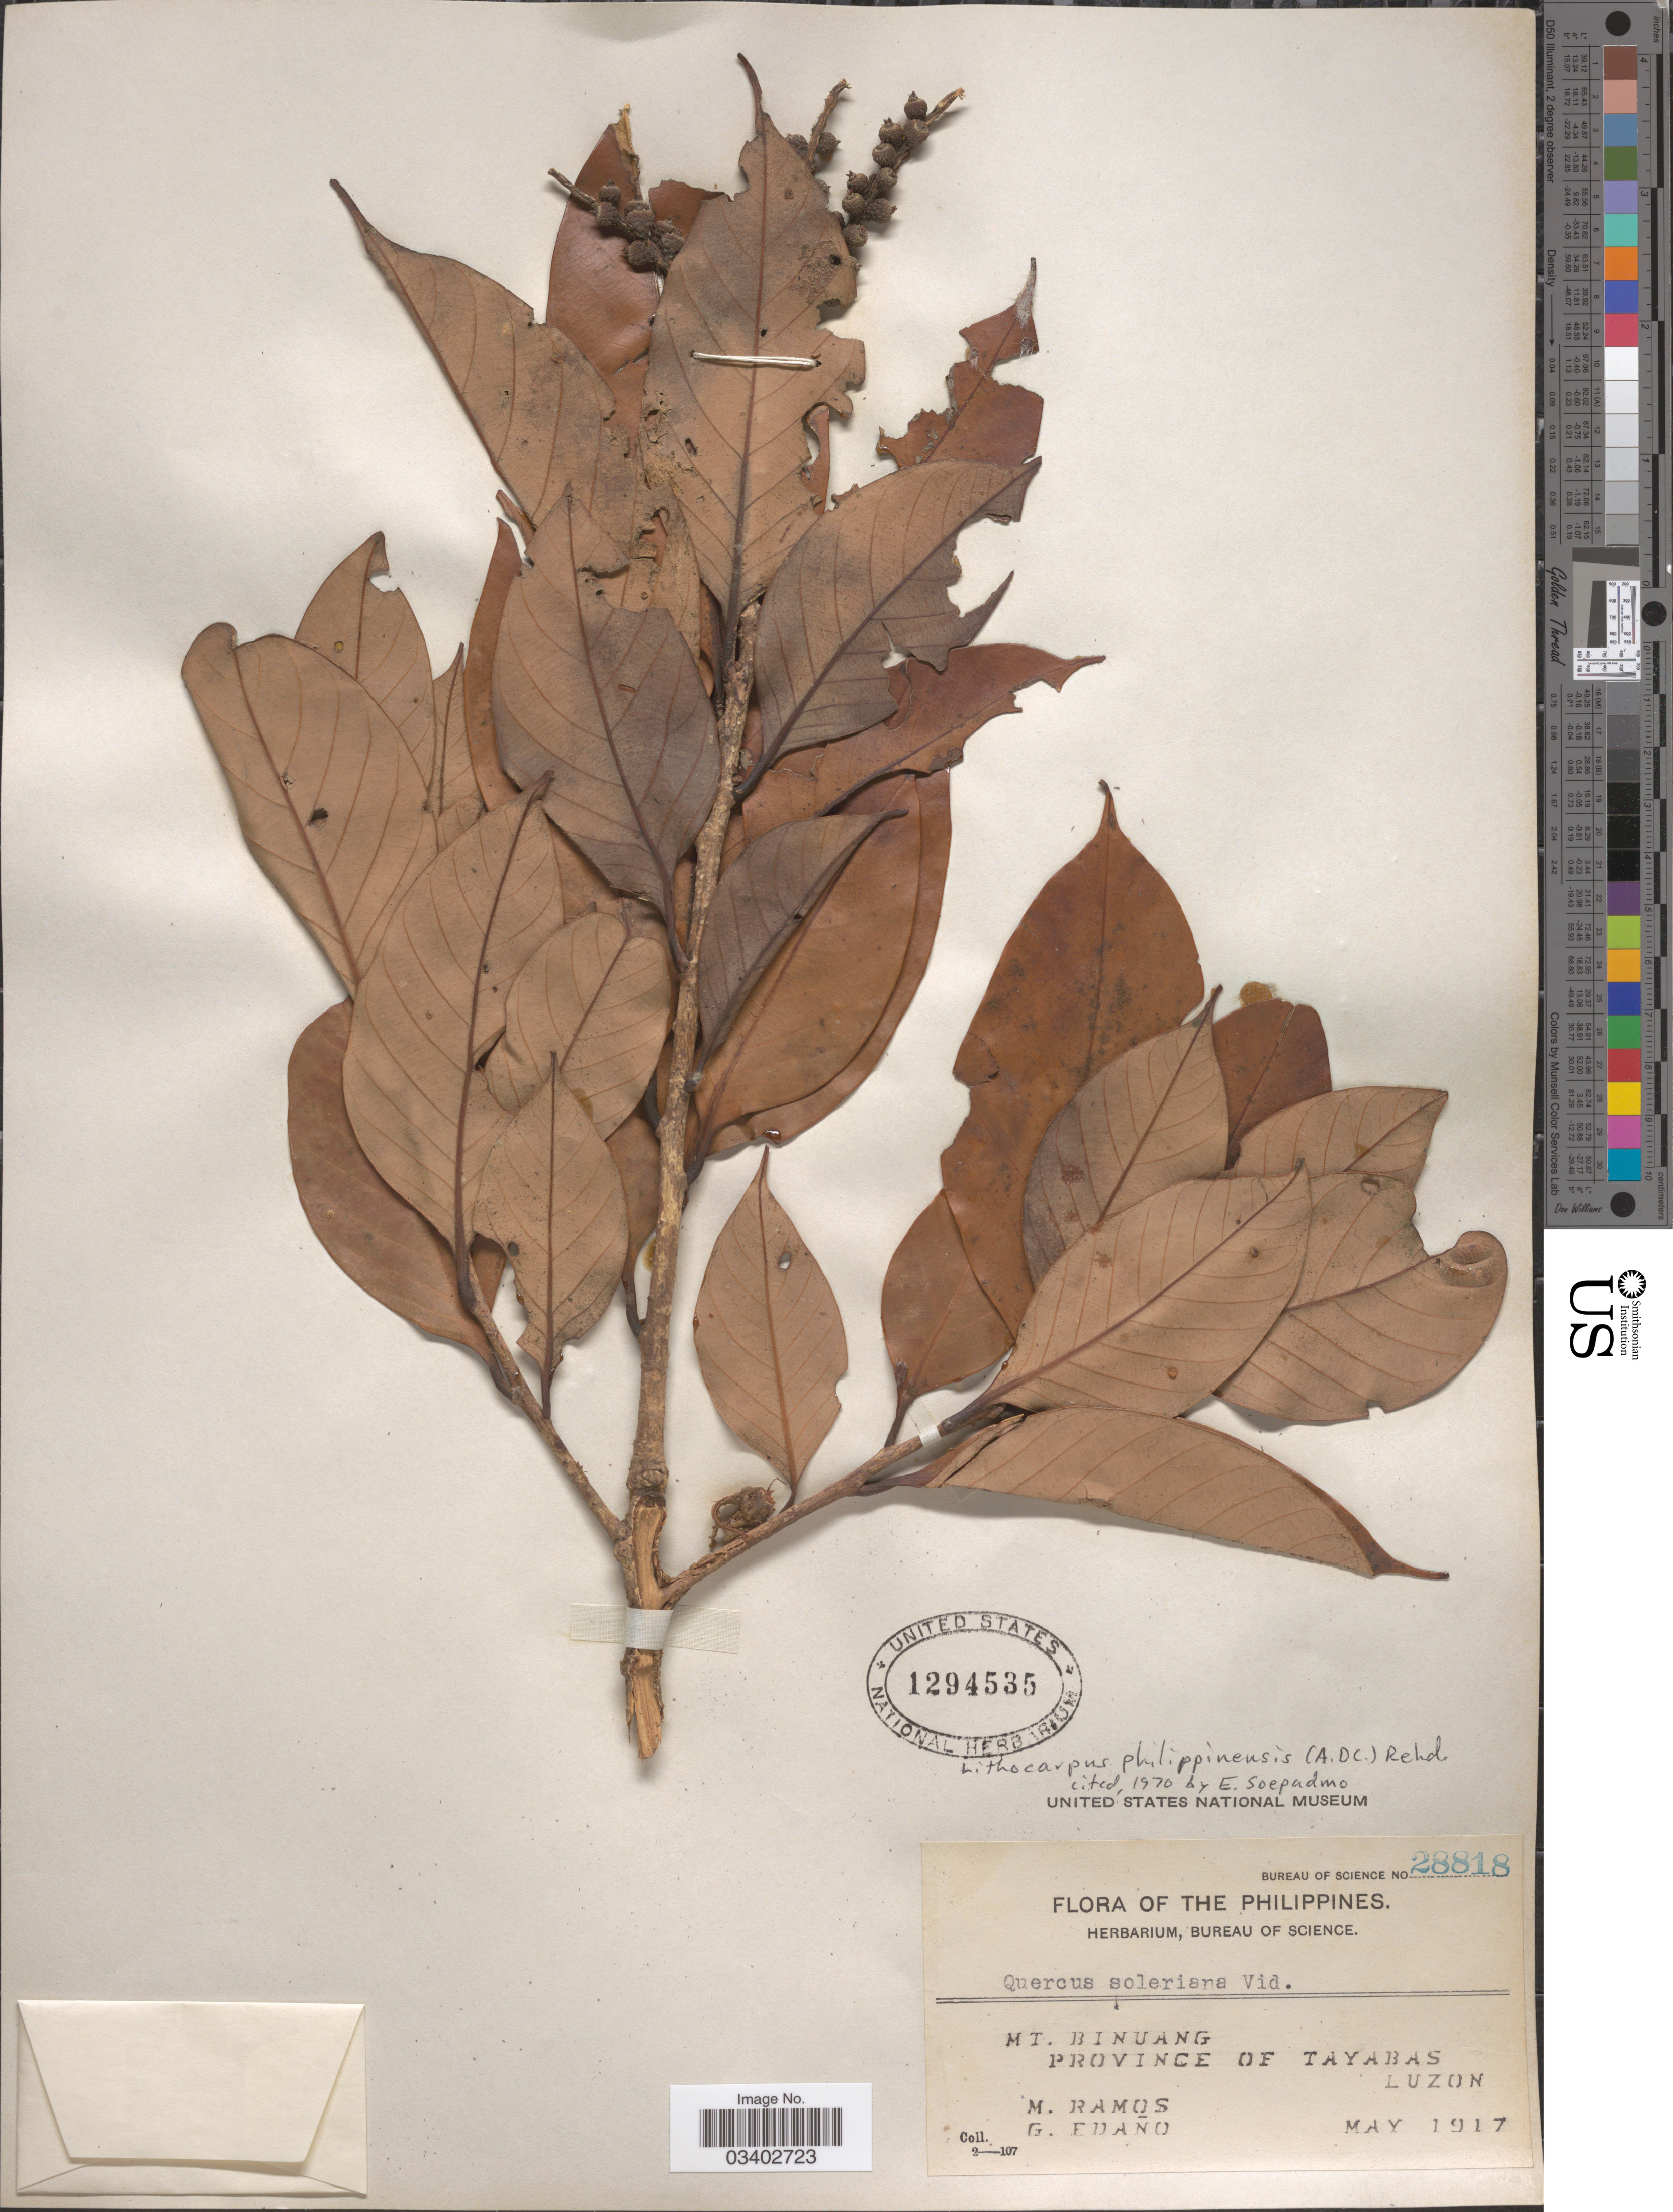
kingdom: Plantae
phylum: Tracheophyta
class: Magnoliopsida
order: Fagales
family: Fagaceae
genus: Lithocarpus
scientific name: Lithocarpus philippinensis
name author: (A. DC.) Rehder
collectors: M. Ramos & G. Edaño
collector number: Bureau of Science 28818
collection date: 1917-05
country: Philippines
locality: Mt. Binuang. Province of Tayabas. Luzon.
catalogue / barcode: US 1294535